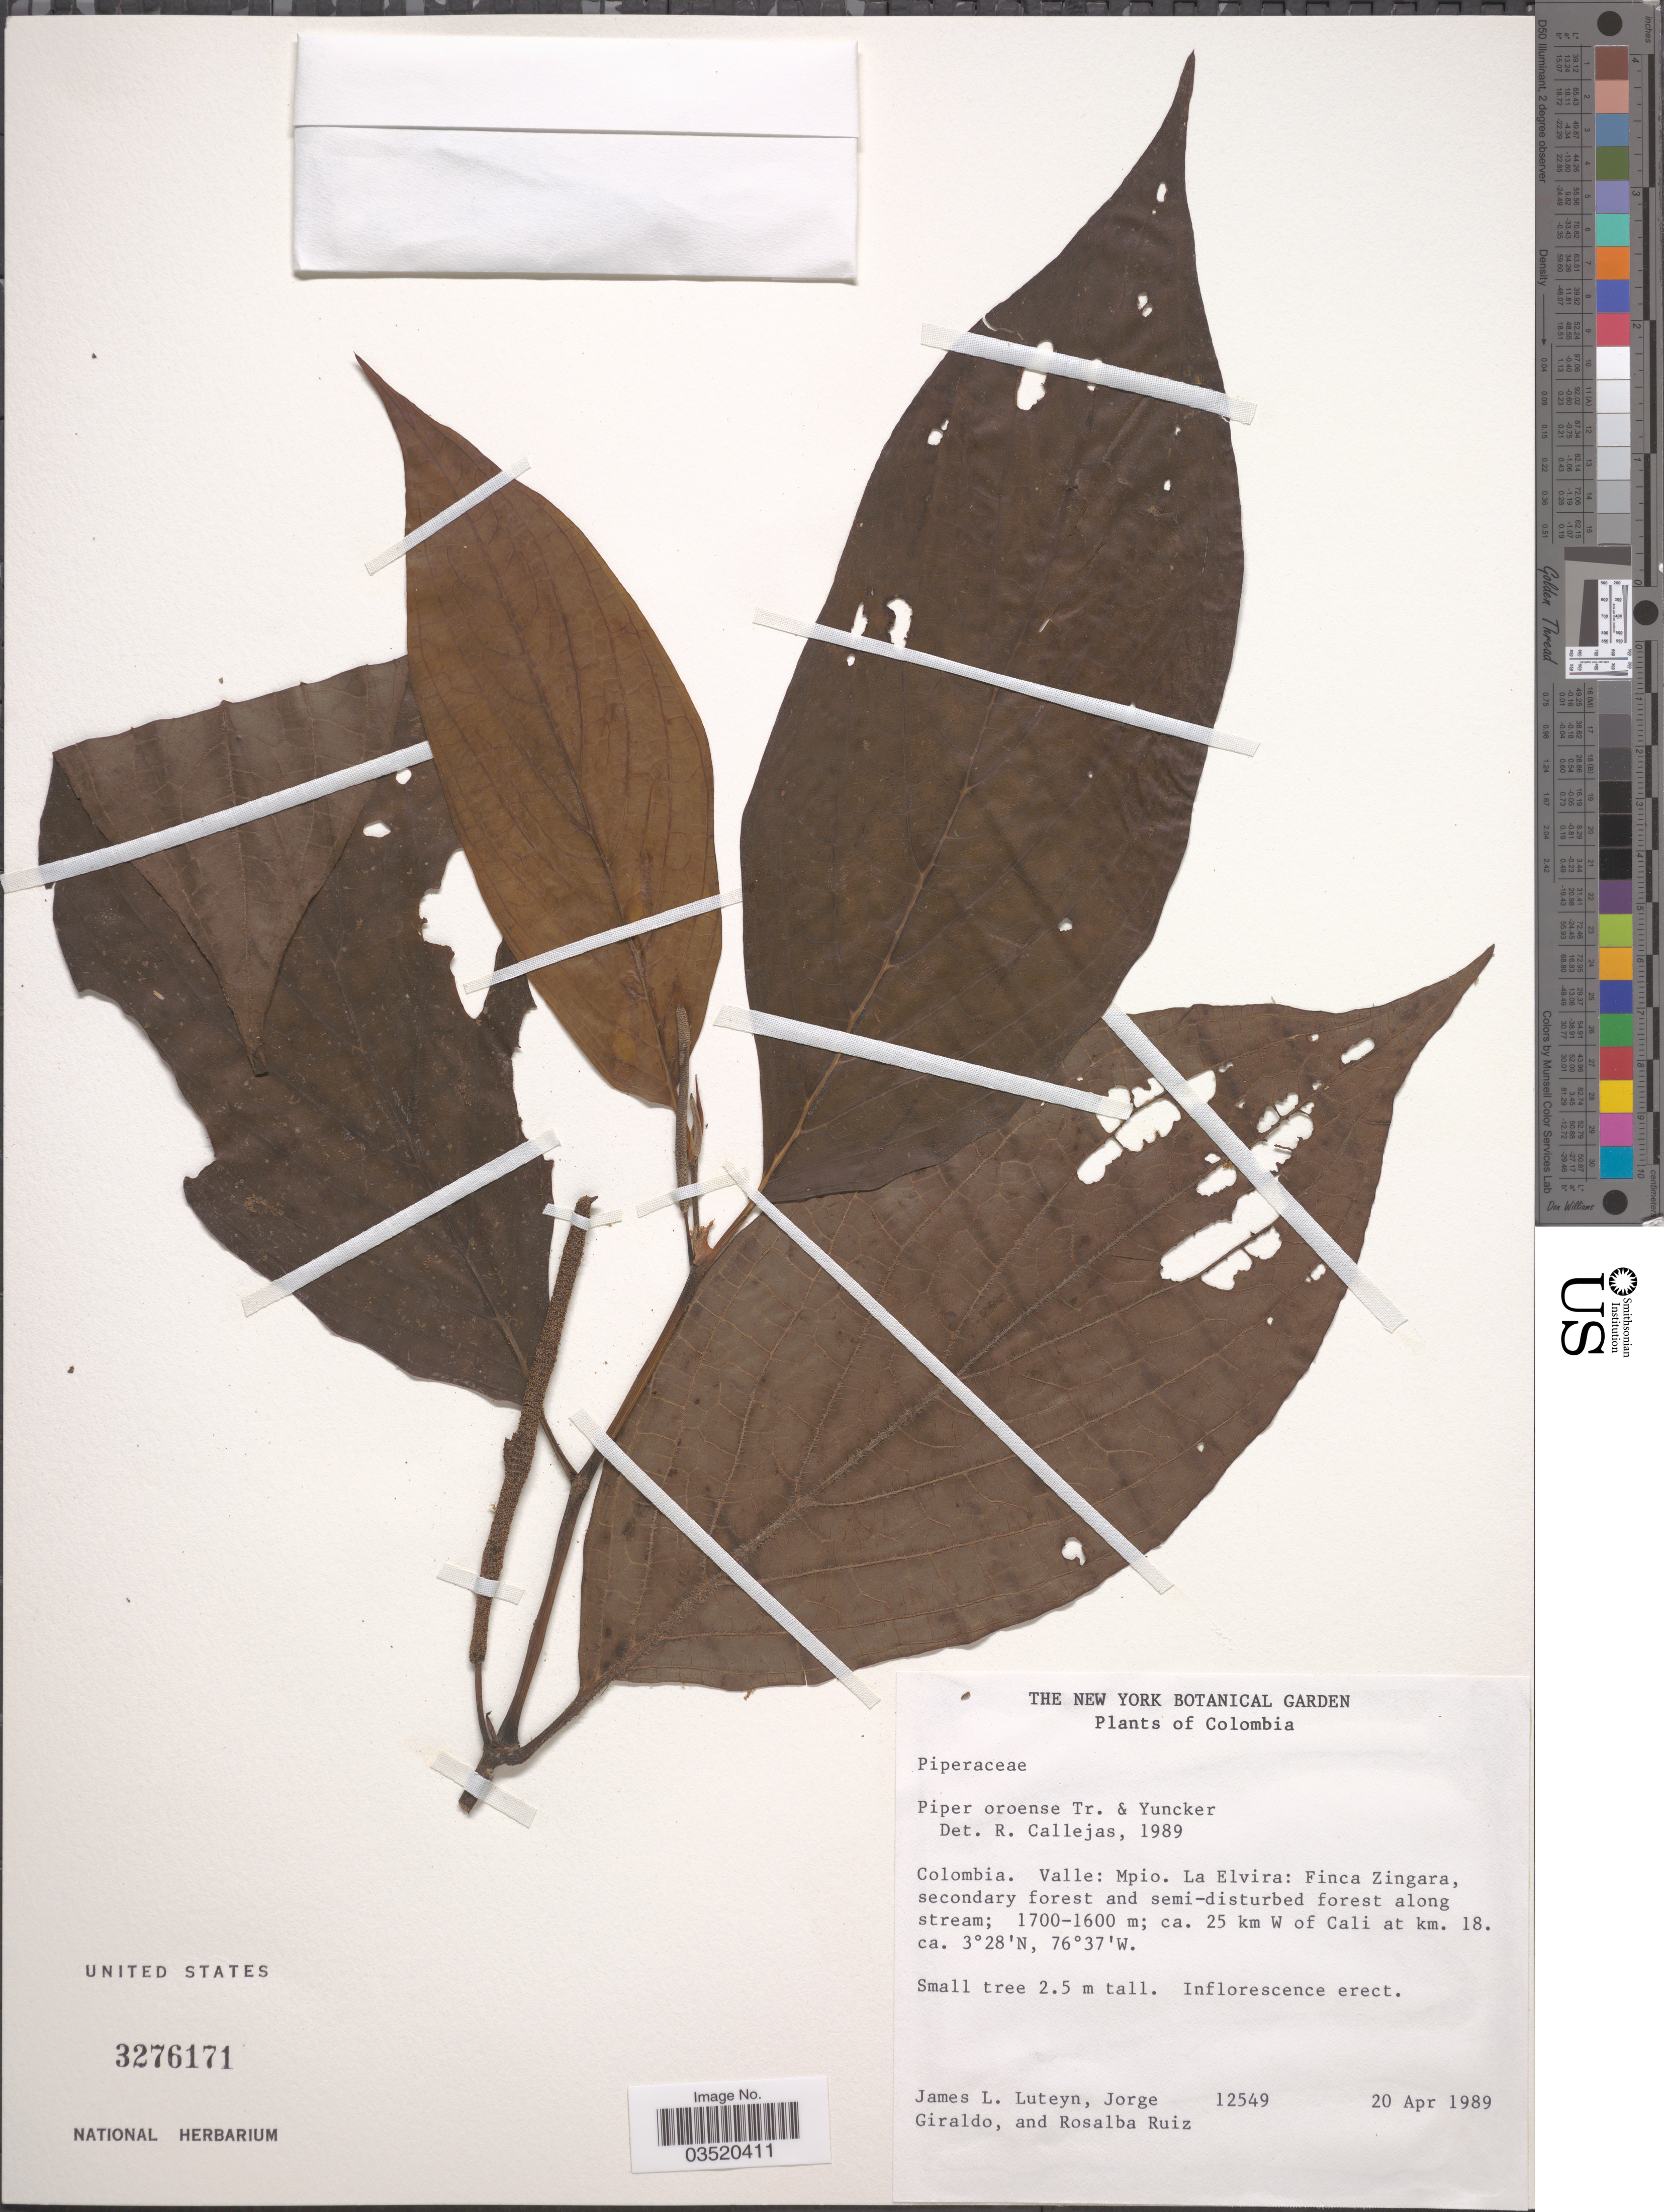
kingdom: Plantae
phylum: Tracheophyta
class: Magnoliopsida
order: Piperales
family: Piperaceae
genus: Piper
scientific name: Piper oroense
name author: Yunck.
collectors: J. Luteyn, J. Giraldo & R. Ruiz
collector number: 12549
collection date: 1989-04-20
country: Colombia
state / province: Valle del Cauca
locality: Valle: Mpio. La Elvira: Finca Zingara, ca. 25 km W of Cali at km. 18.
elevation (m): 1600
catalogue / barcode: US 3276171